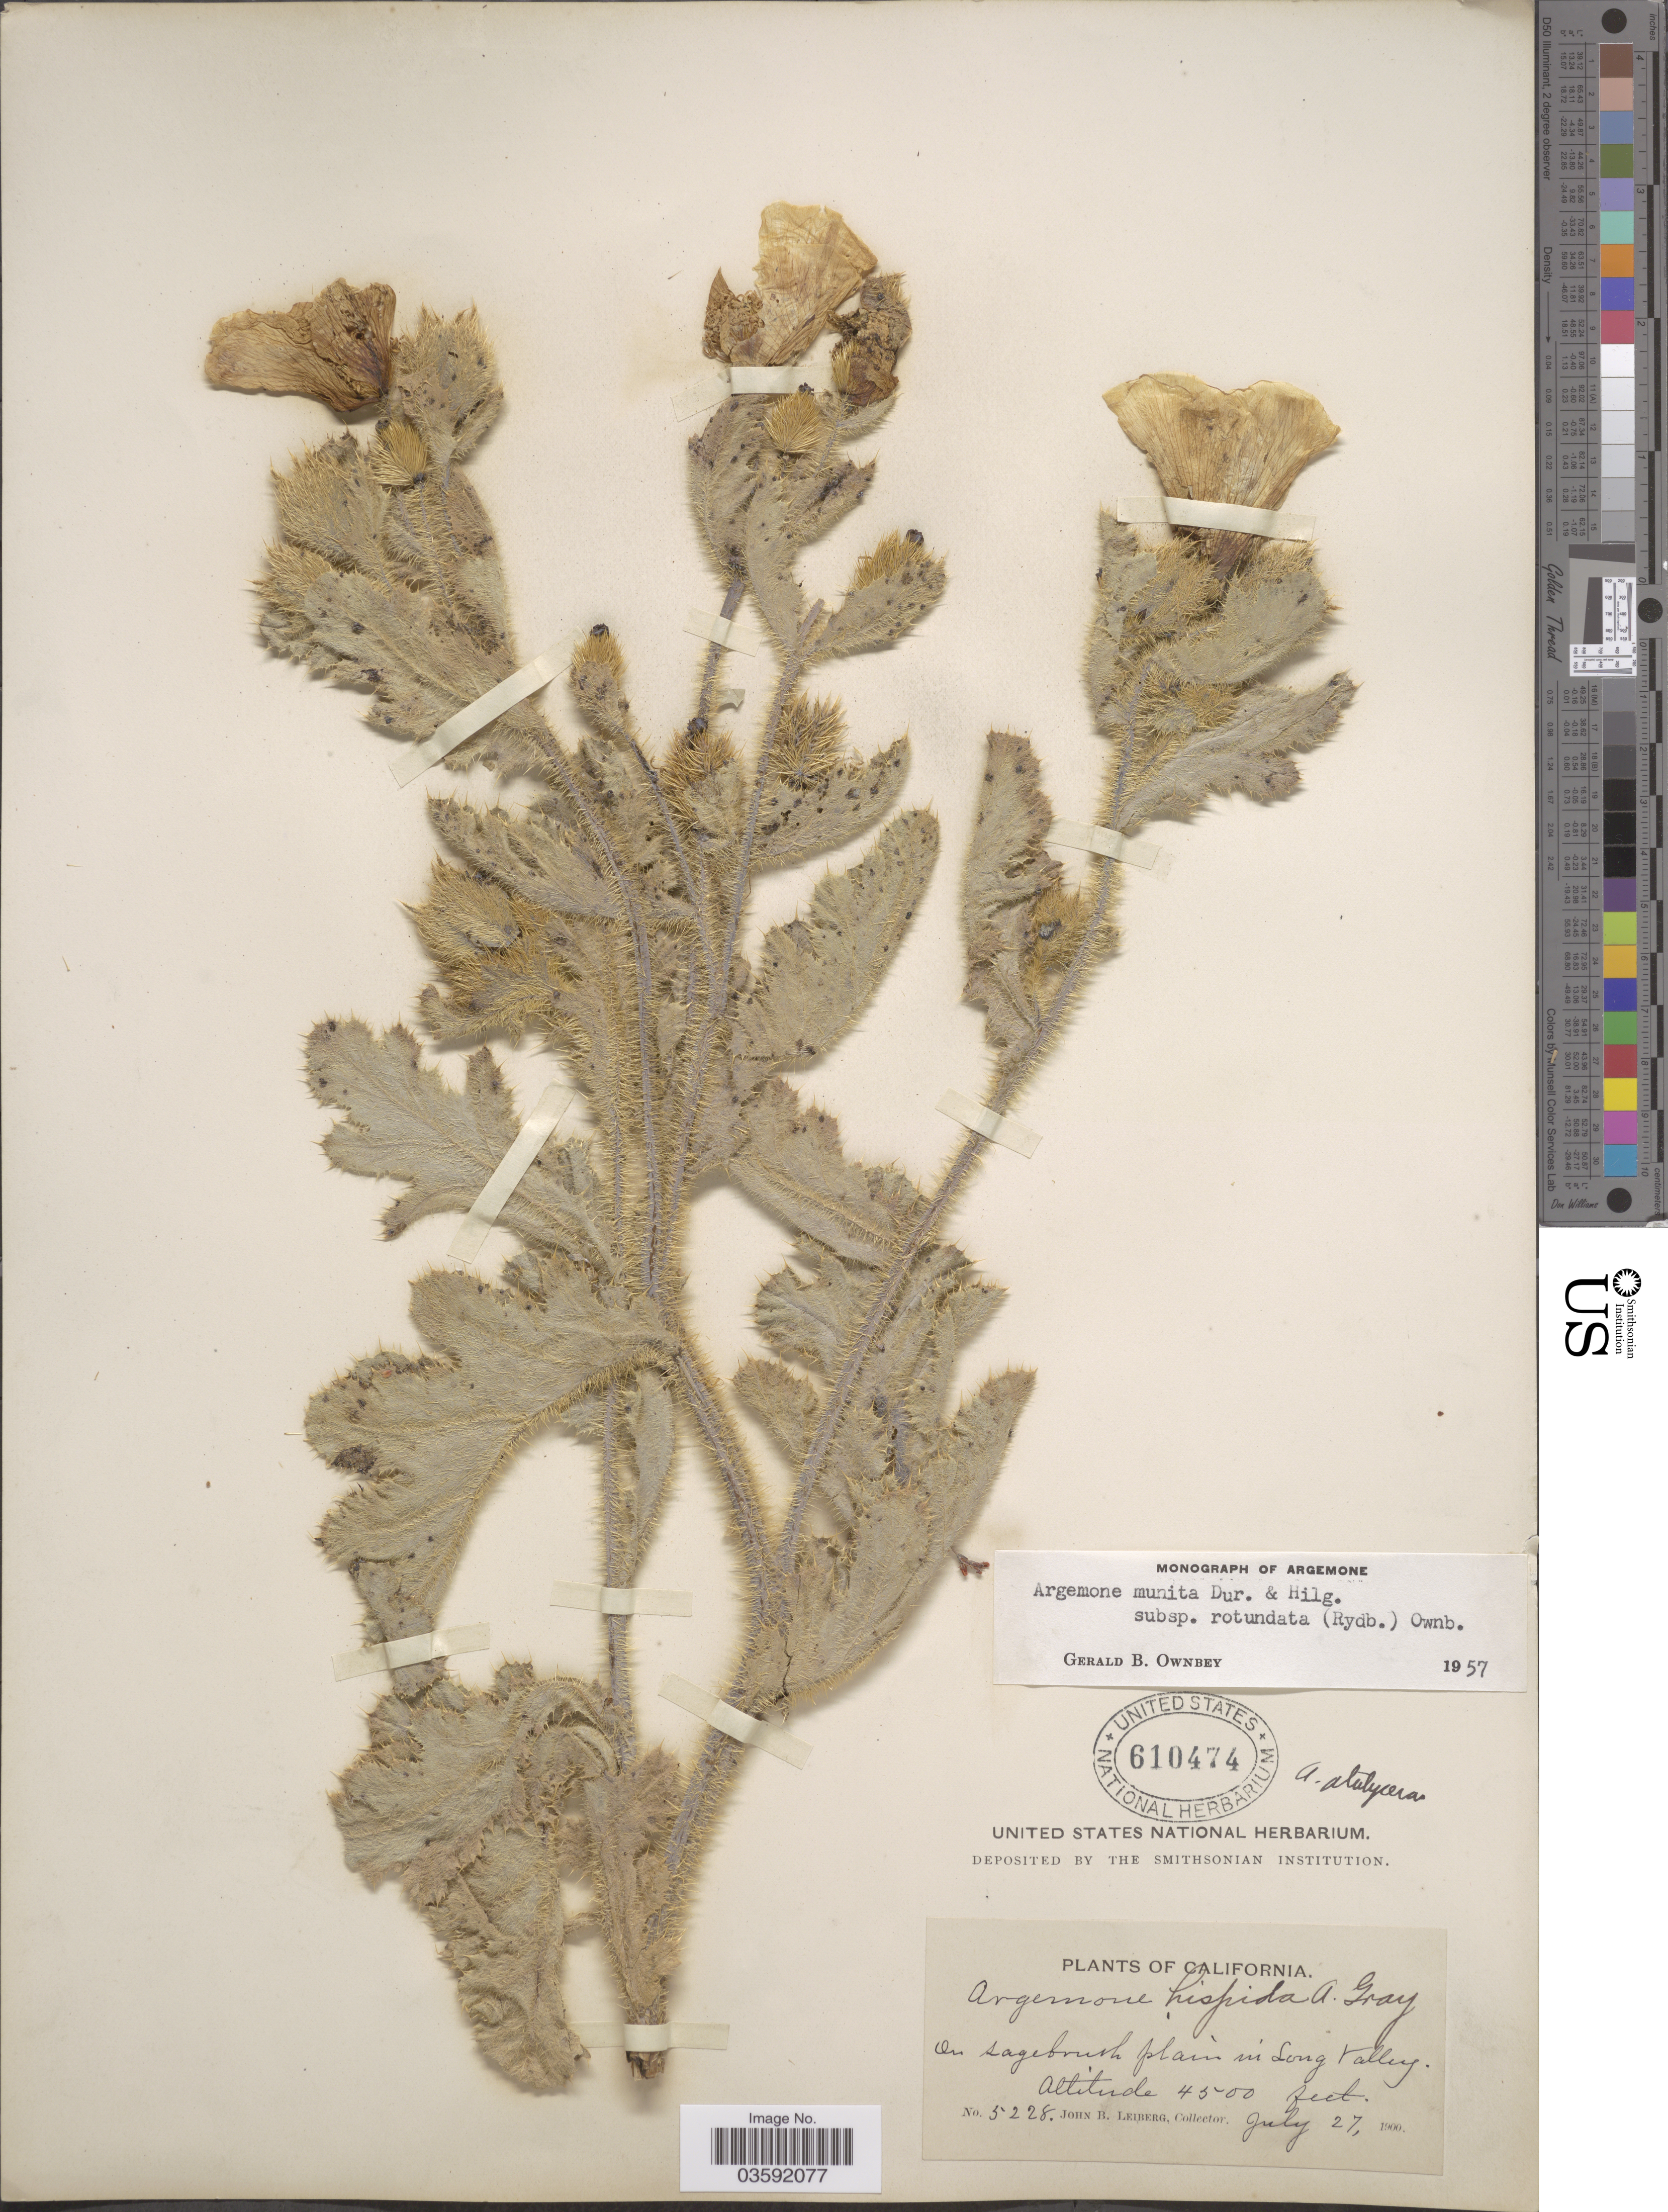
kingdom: Plantae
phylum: Tracheophyta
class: Magnoliopsida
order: Ranunculales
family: Papaveraceae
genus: Argemone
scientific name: Argemone munita subsp. rotundata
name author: (Rydb.) G.B. Ownbey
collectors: J. B. Leiberg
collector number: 5228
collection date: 1900-07-27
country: United States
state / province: California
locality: A sagebrush plain in Long Valley.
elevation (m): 1372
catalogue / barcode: US 610474